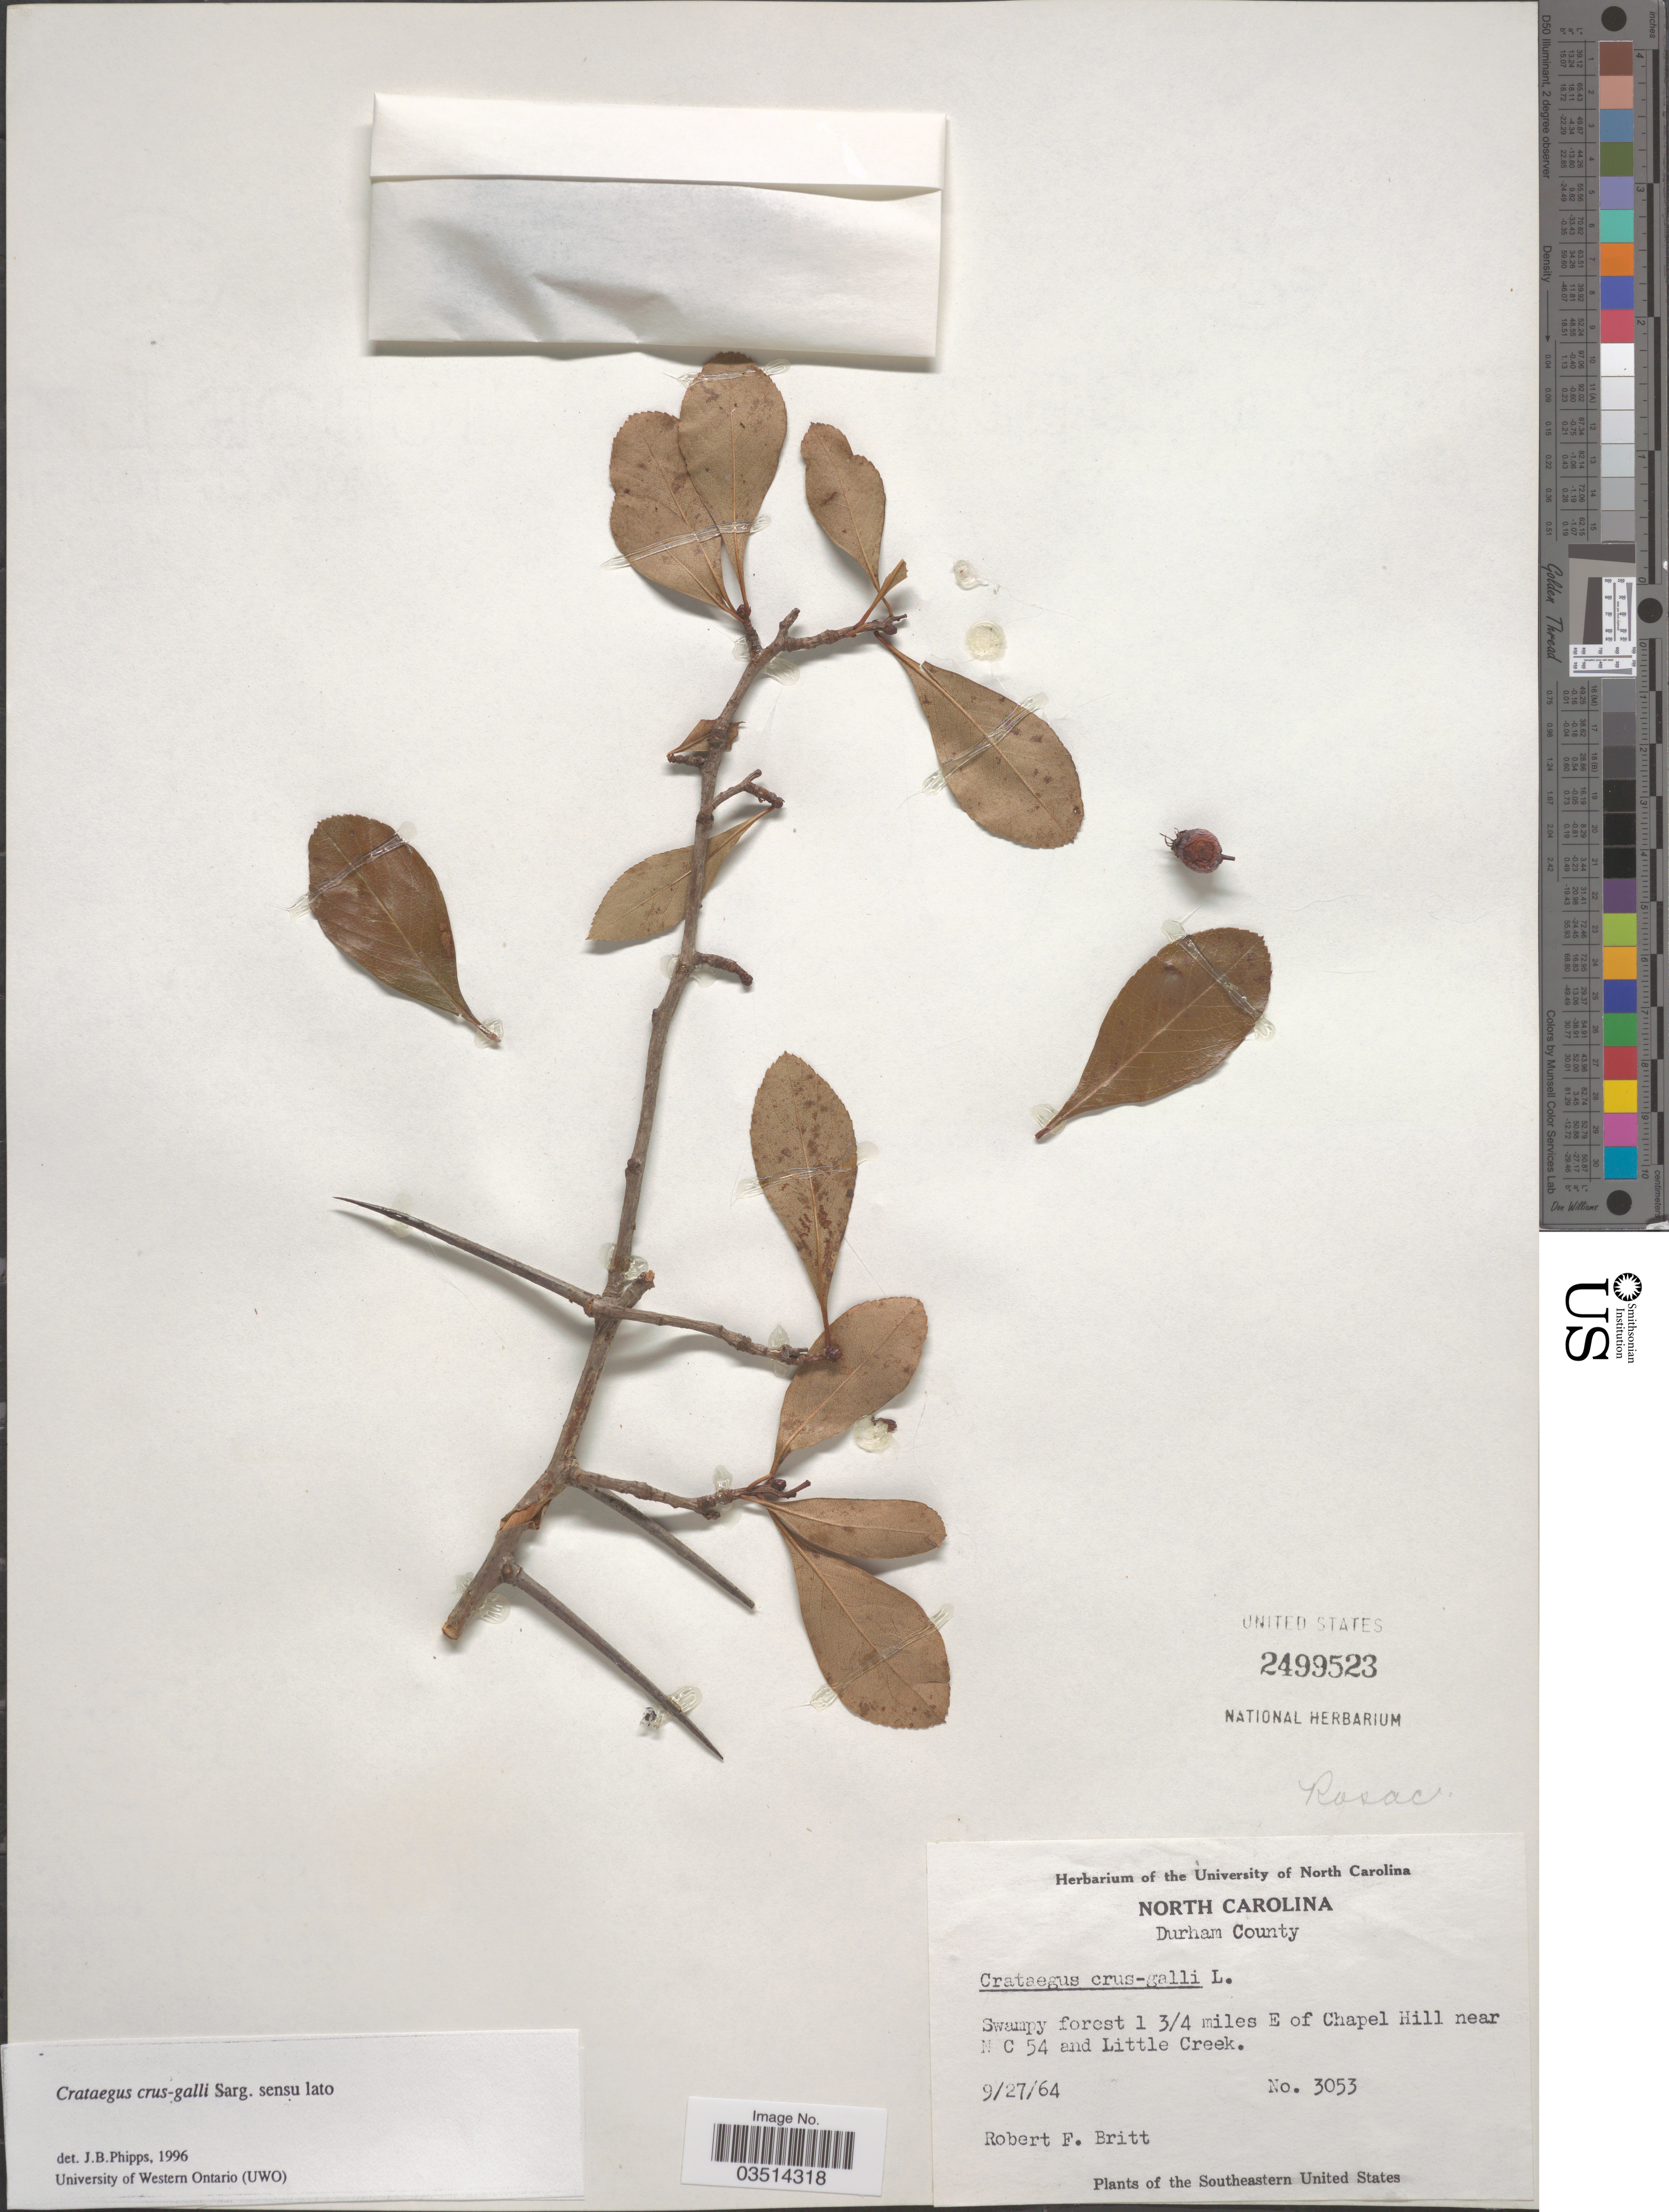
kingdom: Plantae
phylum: Tracheophyta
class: Magnoliopsida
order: Rosales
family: Rosaceae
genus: Crataegus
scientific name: Crataegus crus-galli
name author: L.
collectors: R. Britt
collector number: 3053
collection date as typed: Transcribed d/m/y: 27/9/64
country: United States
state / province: North Carolina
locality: Durham County. Swampy forest 1¾ miles E of Chapel Hill near N C 54 and Little Creek.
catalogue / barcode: US 2499523